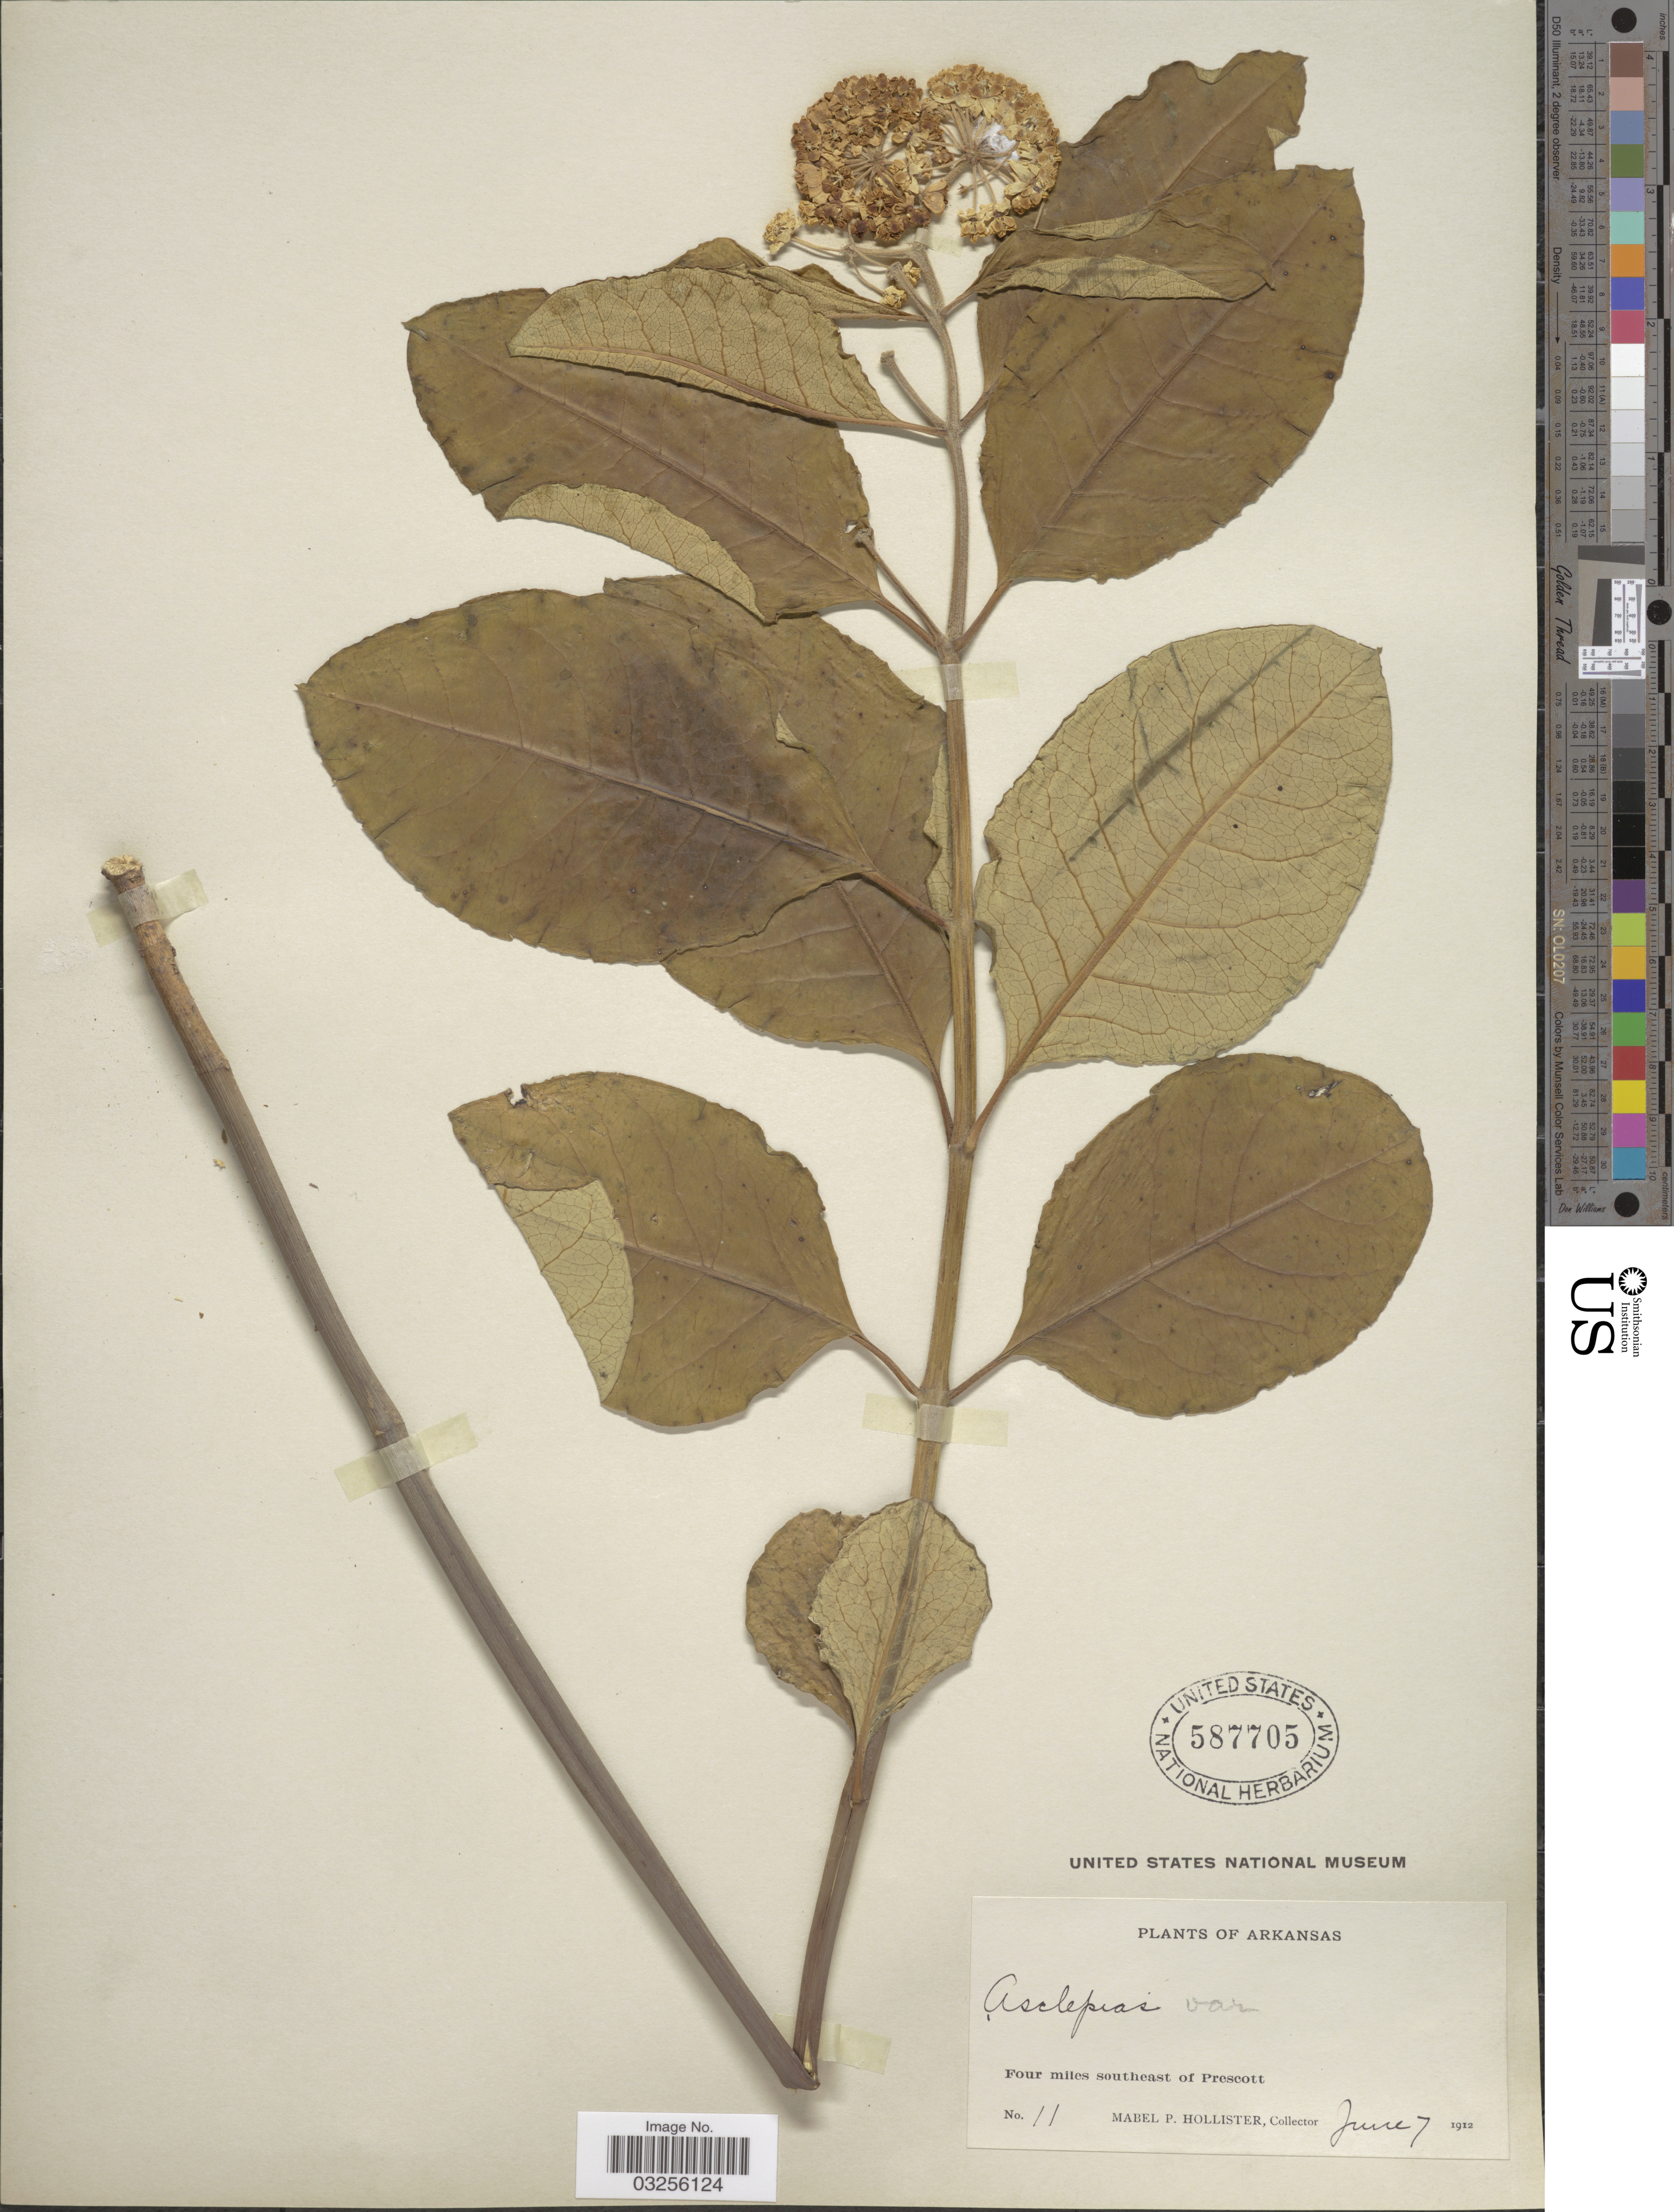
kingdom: Plantae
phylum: Tracheophyta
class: Magnoliopsida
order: Gentianales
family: Apocynaceae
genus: Asclepias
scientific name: Asclepias variegata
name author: L.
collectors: M. Hollister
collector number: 11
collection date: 1912-06-07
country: United States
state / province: Arkansas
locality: Four miles southeast of Prescott.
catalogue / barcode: US 587705